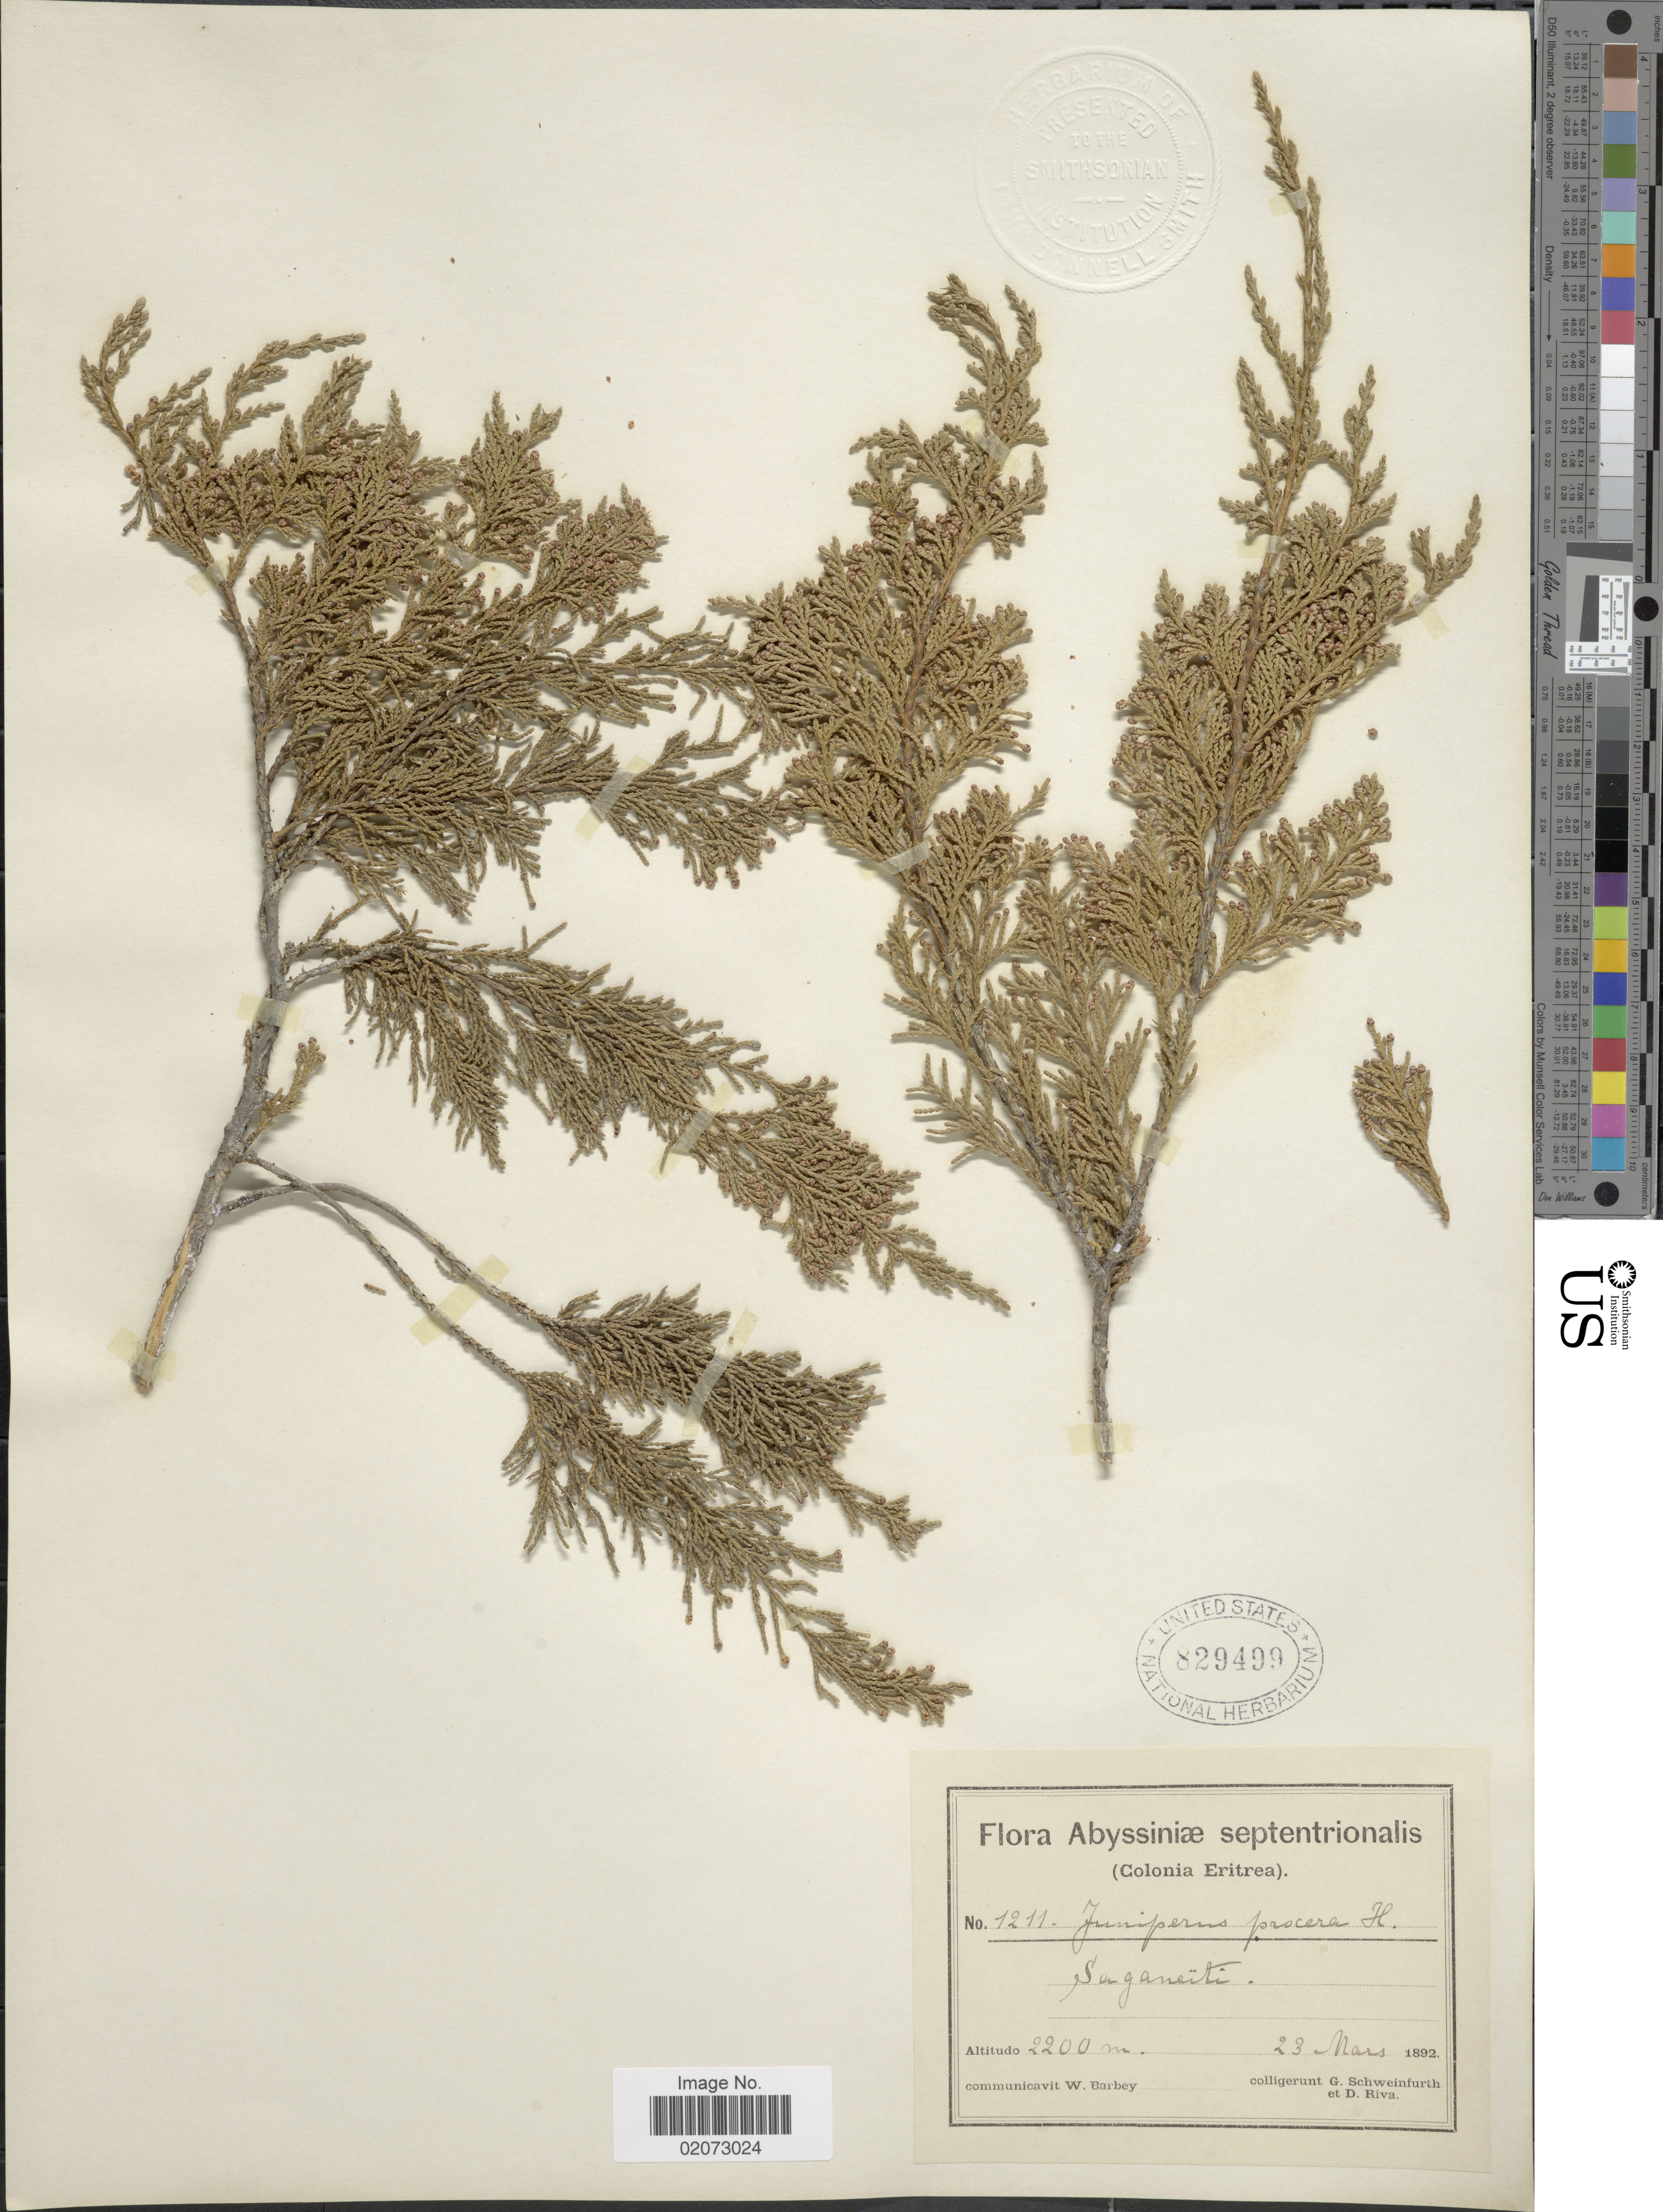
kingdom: Plantae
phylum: Tracheophyta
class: Pinopsida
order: Pinales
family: Cupressaceae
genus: Juniperus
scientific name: Juniperus procera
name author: Hochst. ex Endl.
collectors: G. A. Schweinfurth (herbarium) & D. Riva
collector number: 1211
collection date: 1892-03-23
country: Eritrea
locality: Abyssinia Septentrionalis. (Colonia Eritea). Saganeiti.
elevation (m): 2200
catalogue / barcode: US 829499